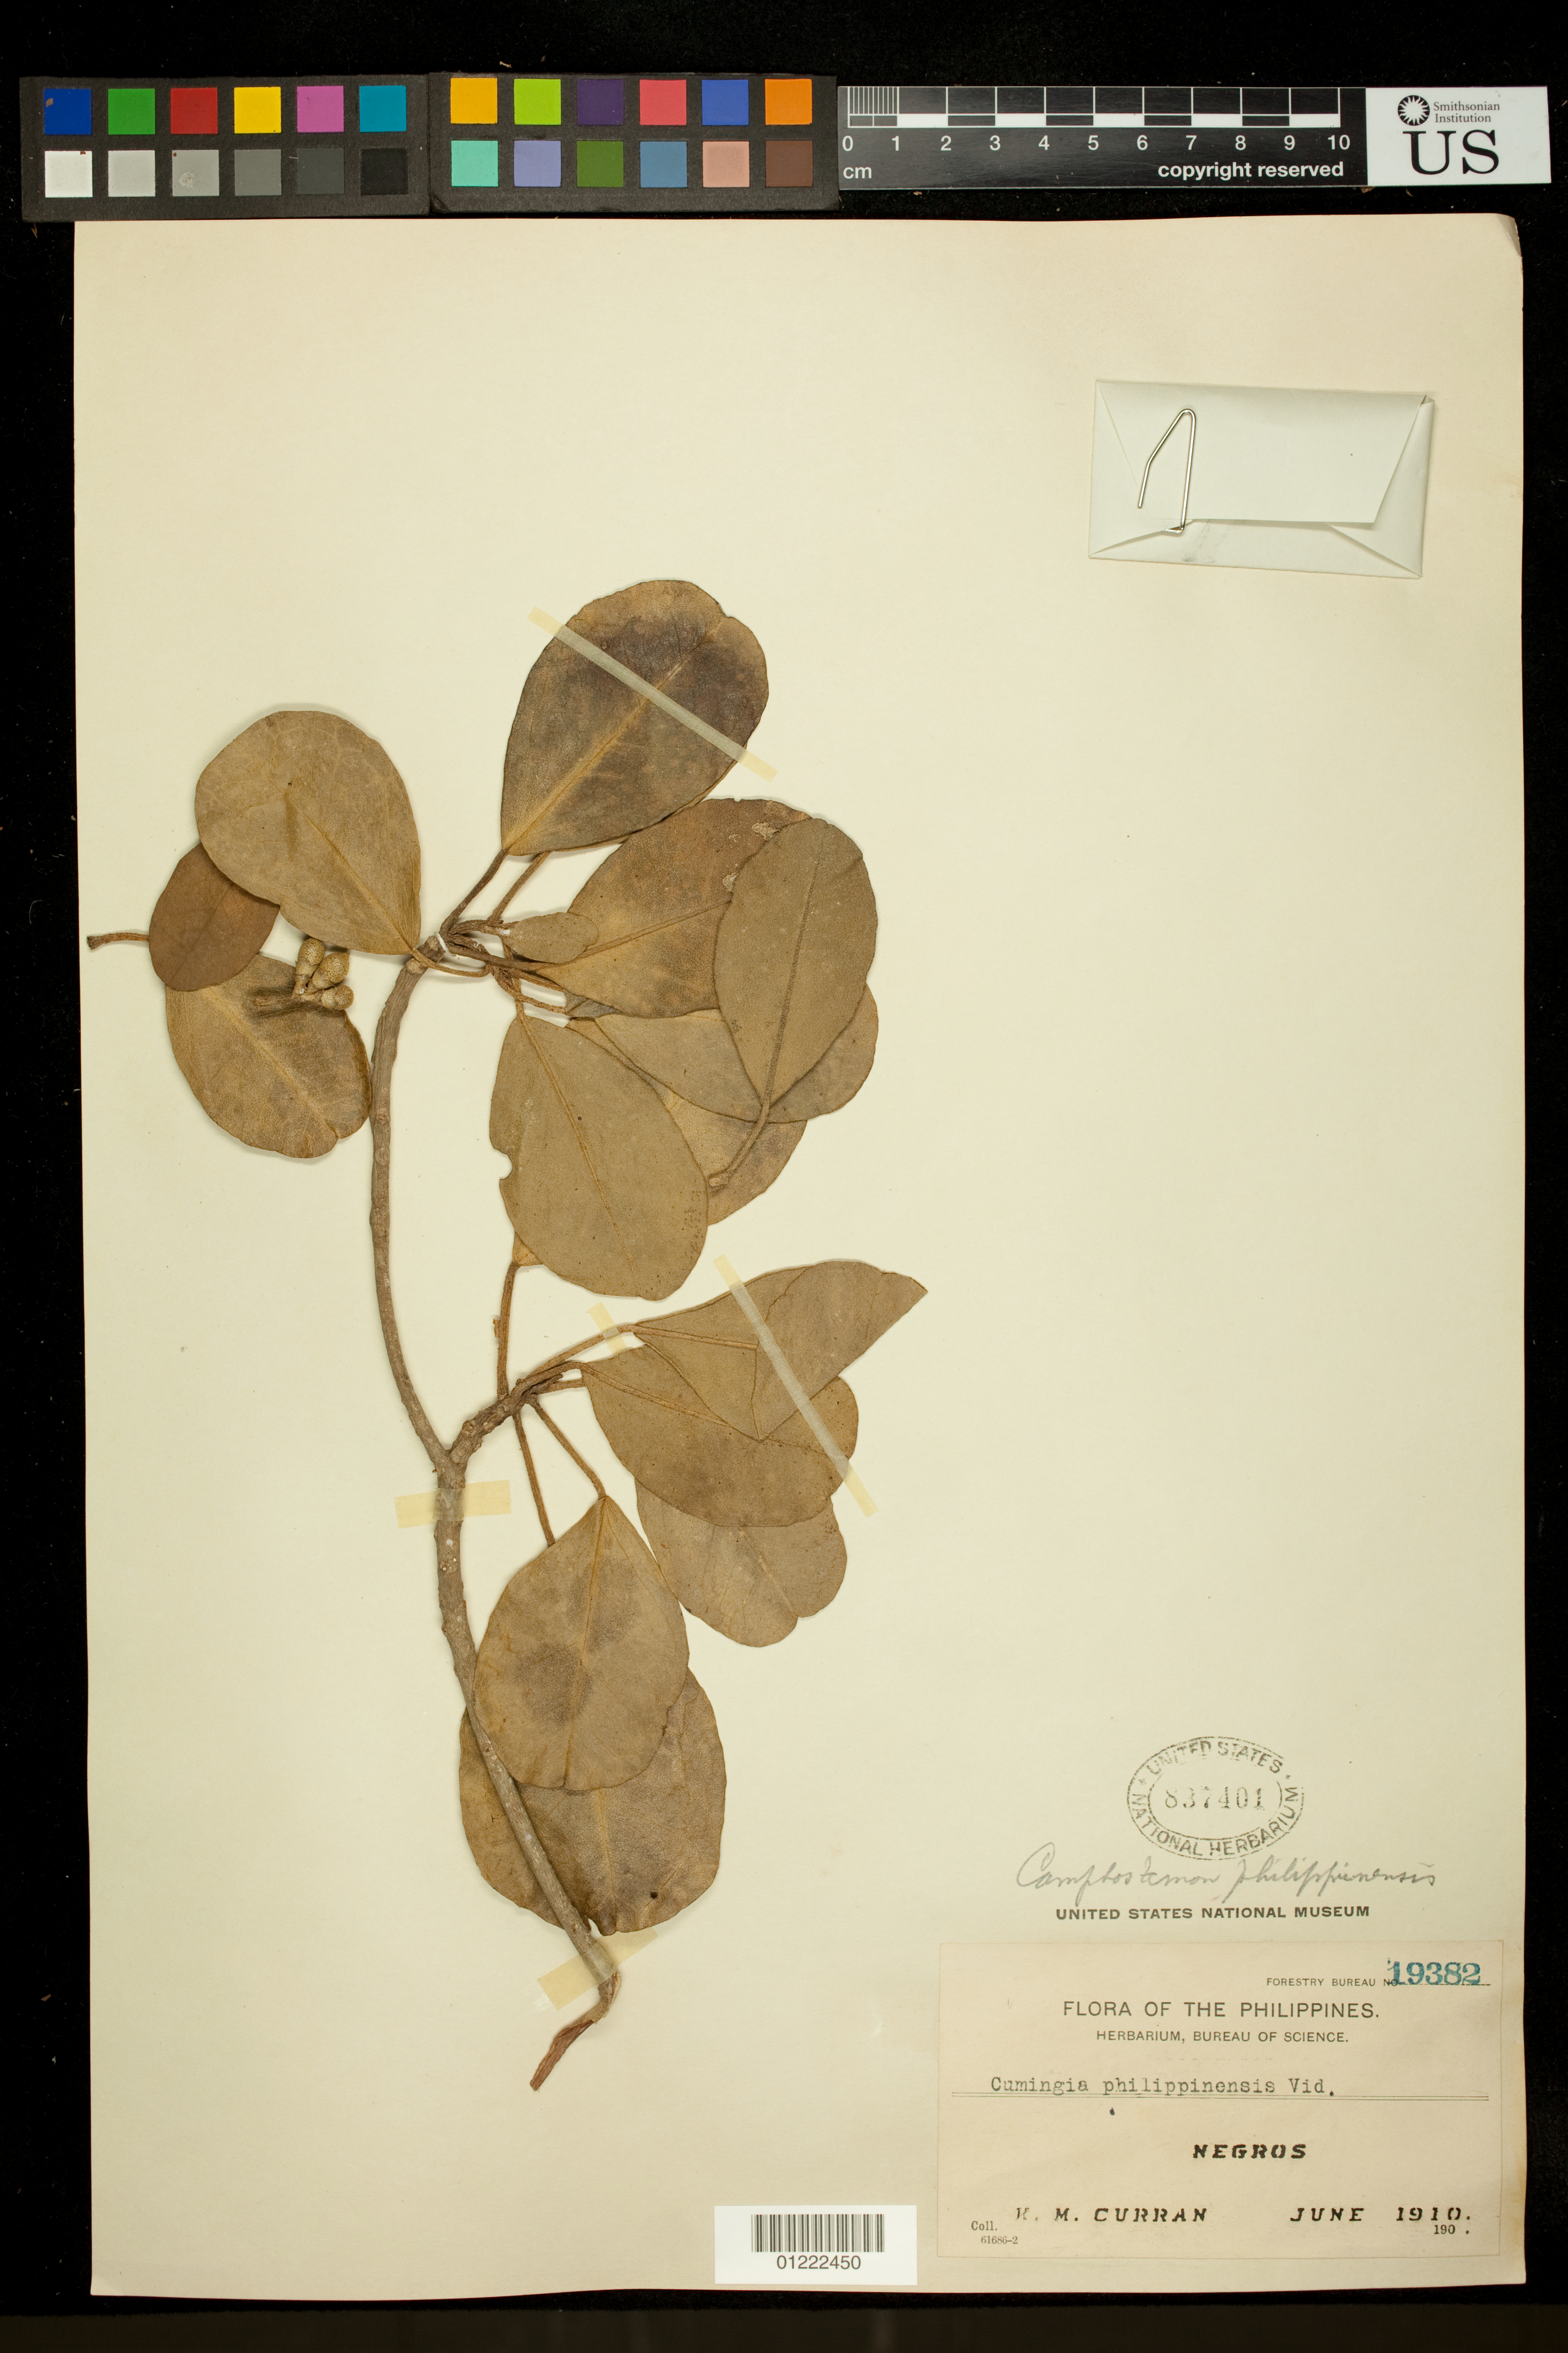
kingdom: Plantae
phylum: Tracheophyta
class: Magnoliopsida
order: Malvales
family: Malvaceae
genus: Camptostemon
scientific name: Camptostemon philippinense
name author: (Vidal) Becc.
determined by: Dorr, Laurence J., Curator (BOT), Smithsonian Institution - National Museum of Natural History (UNITED STATES)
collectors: H. M. Curran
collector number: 19382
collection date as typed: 1910-06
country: Philippines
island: Negros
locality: Negros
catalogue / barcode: US 837401